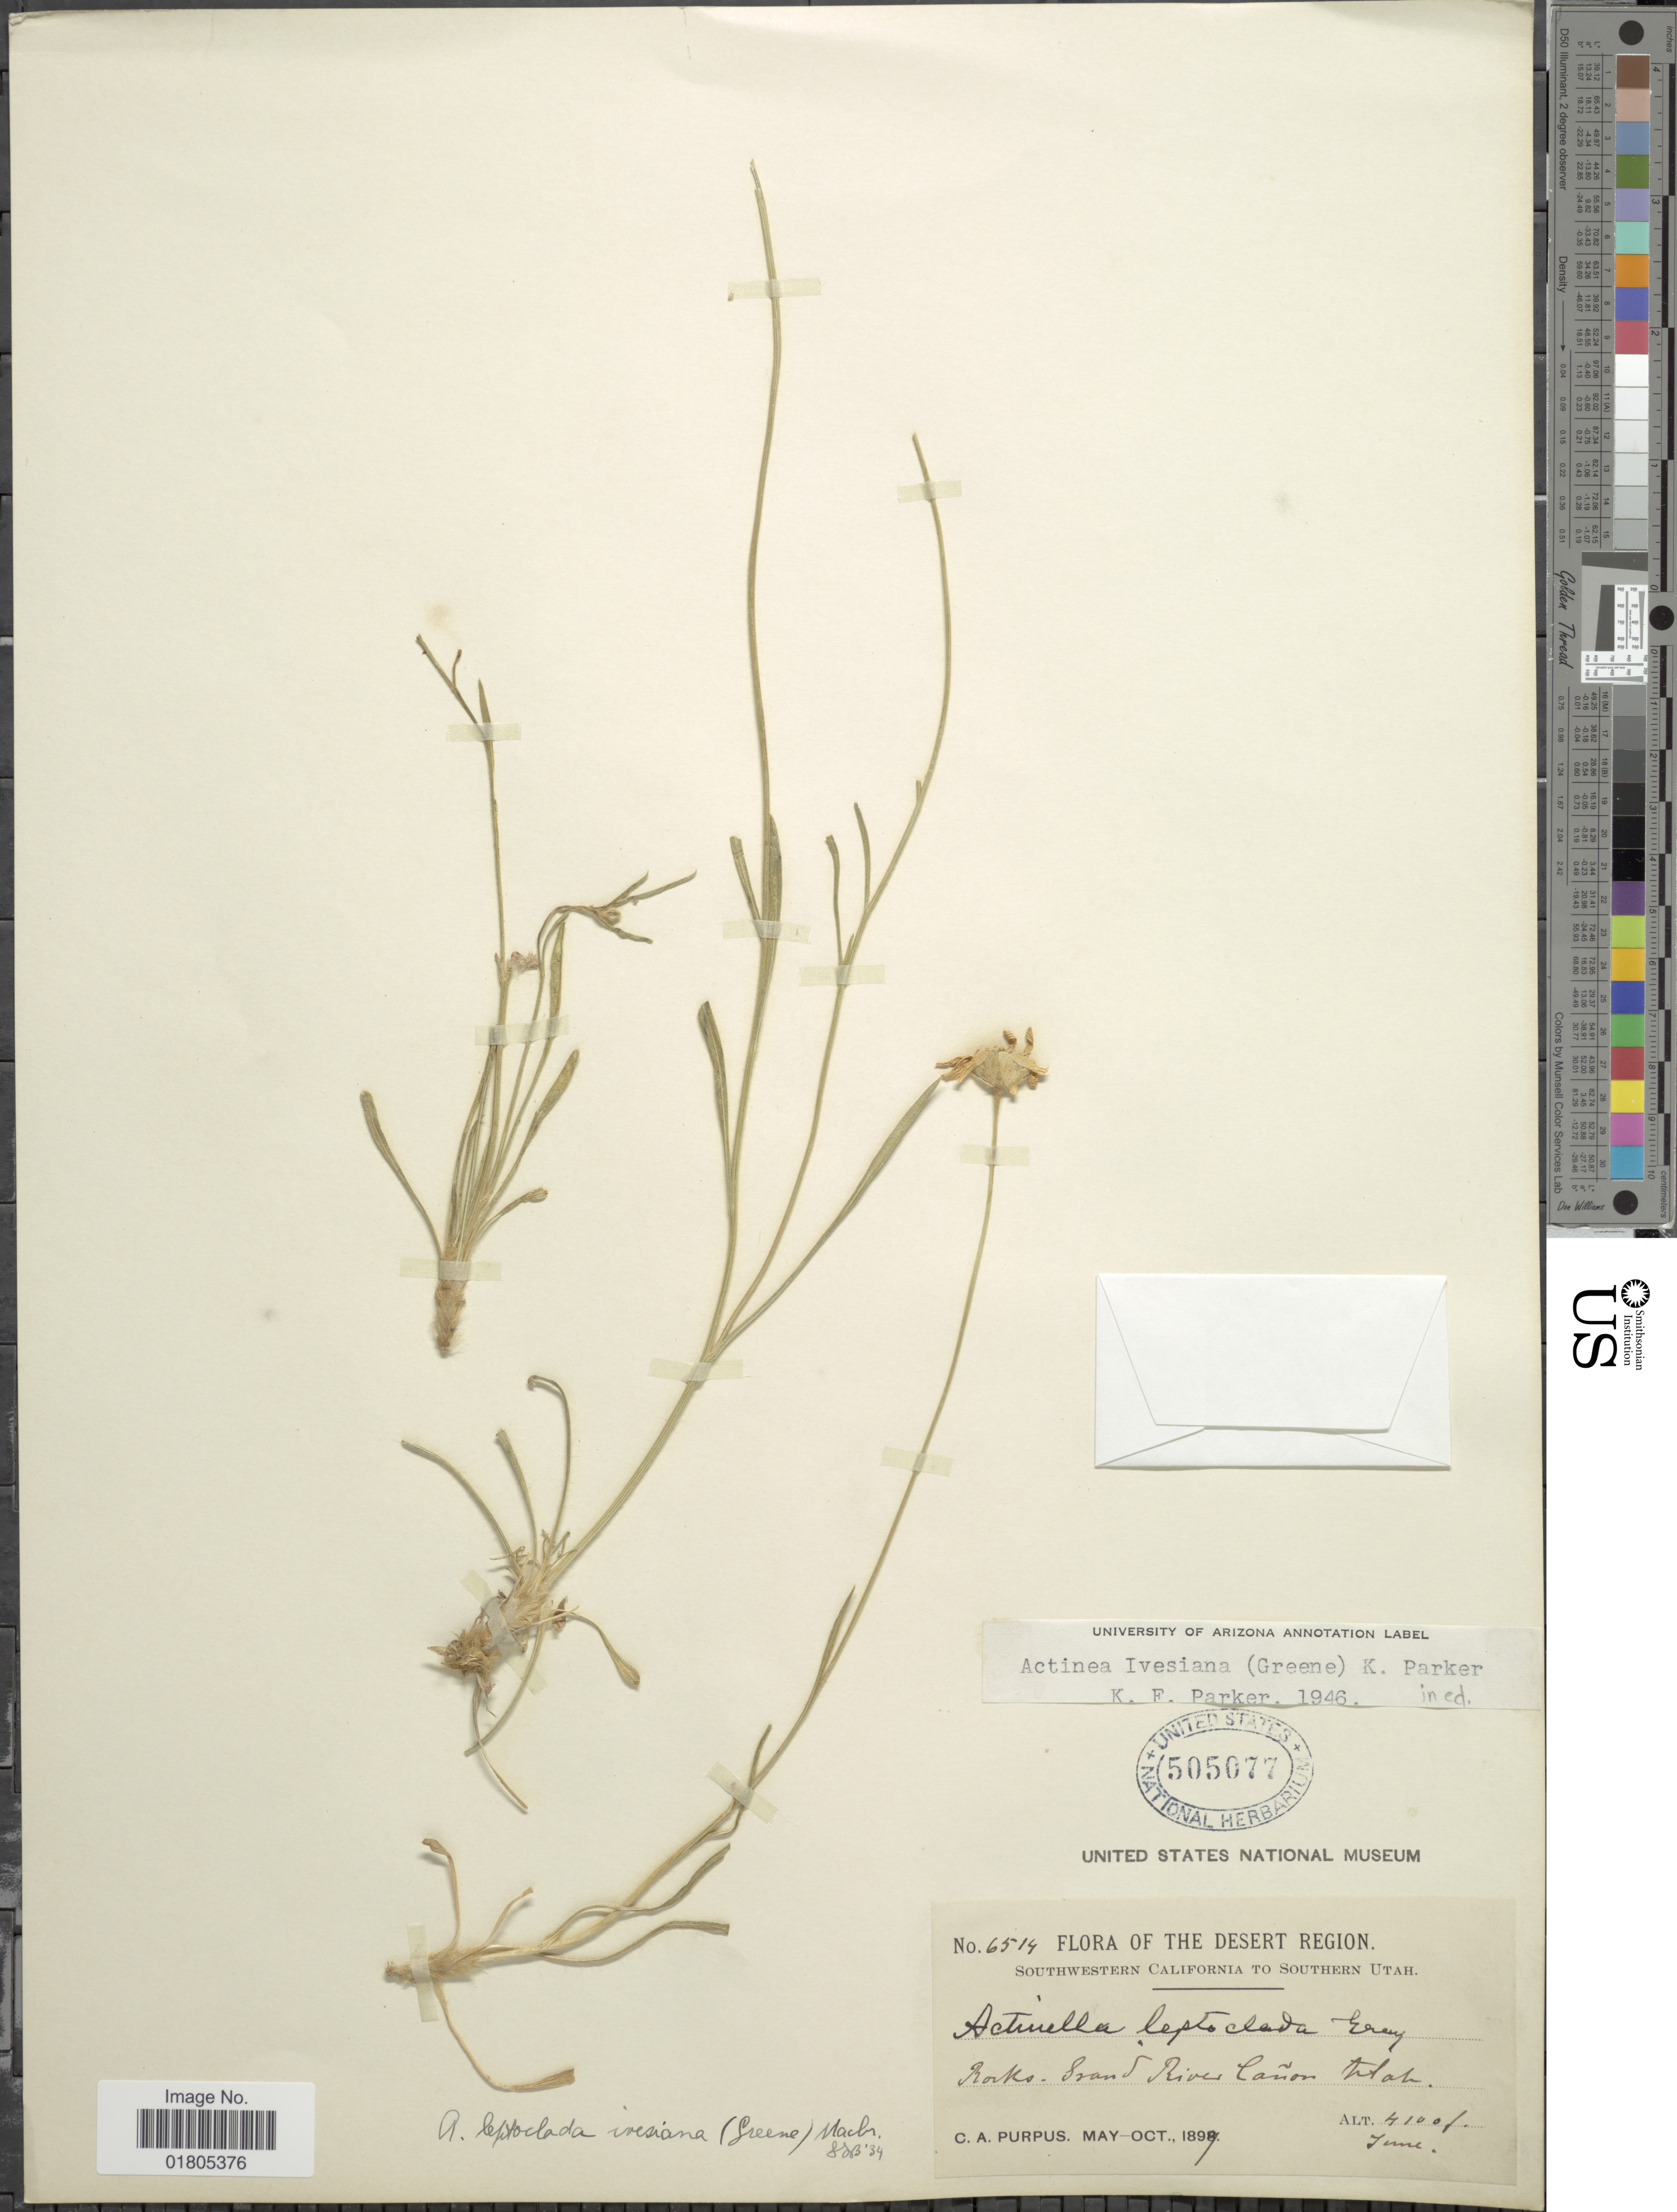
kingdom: Plantae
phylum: Tracheophyta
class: Magnoliopsida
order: Asterales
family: Asteraceae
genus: Actinea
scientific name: Actinea ivesiana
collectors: C. A. Purpus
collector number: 6514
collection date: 1897-05/1897-10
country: United States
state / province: Utah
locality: Desert Region. Southwestern California to Southern Utah. Rocks. Grand River Cañon Utah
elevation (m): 1250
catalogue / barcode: US 505077